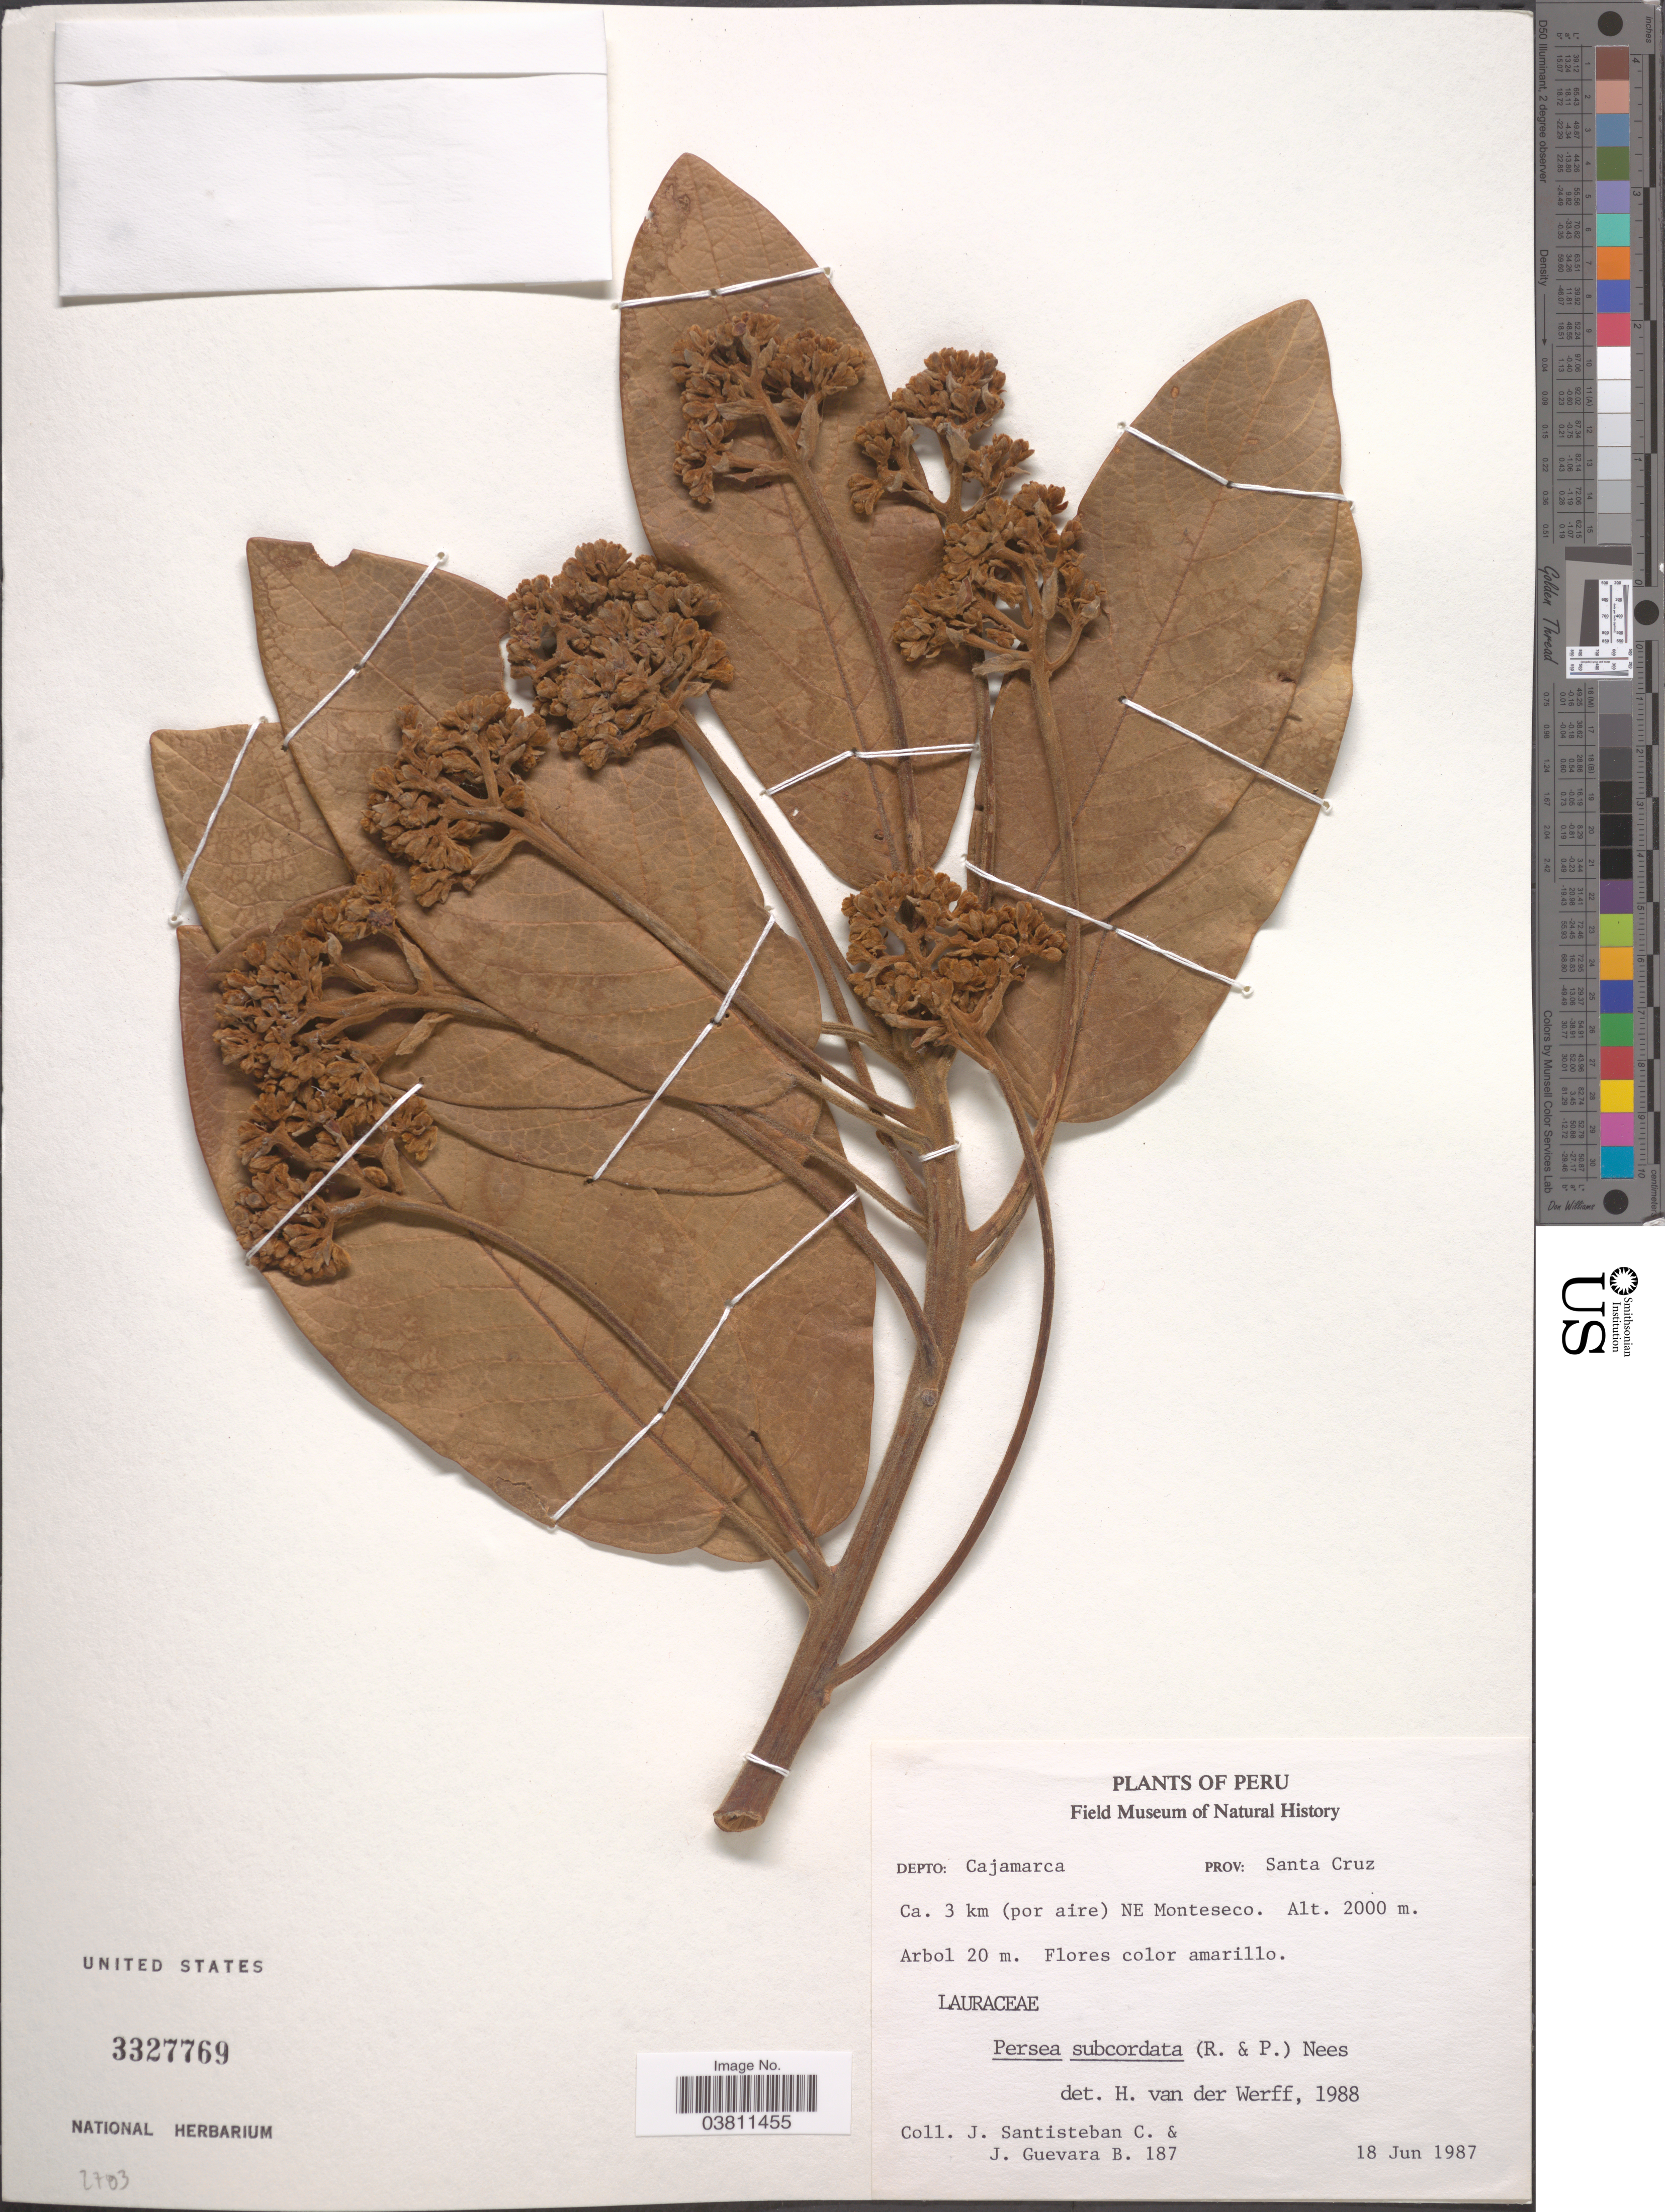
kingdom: Plantae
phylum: Tracheophyta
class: Magnoliopsida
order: Laurales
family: Lauraceae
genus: Persea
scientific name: Persea subcordata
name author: (Ruiz & Pav.) Nees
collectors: J. Santisteban C. & J. Guevara B.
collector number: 187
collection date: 1987-06-18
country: Peru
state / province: Cajamarca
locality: Depto: Cajamarca Prov: Santa Cruz. Ca. 3 km (por aire) NE Monteseco.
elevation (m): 2000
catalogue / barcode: US 3327769